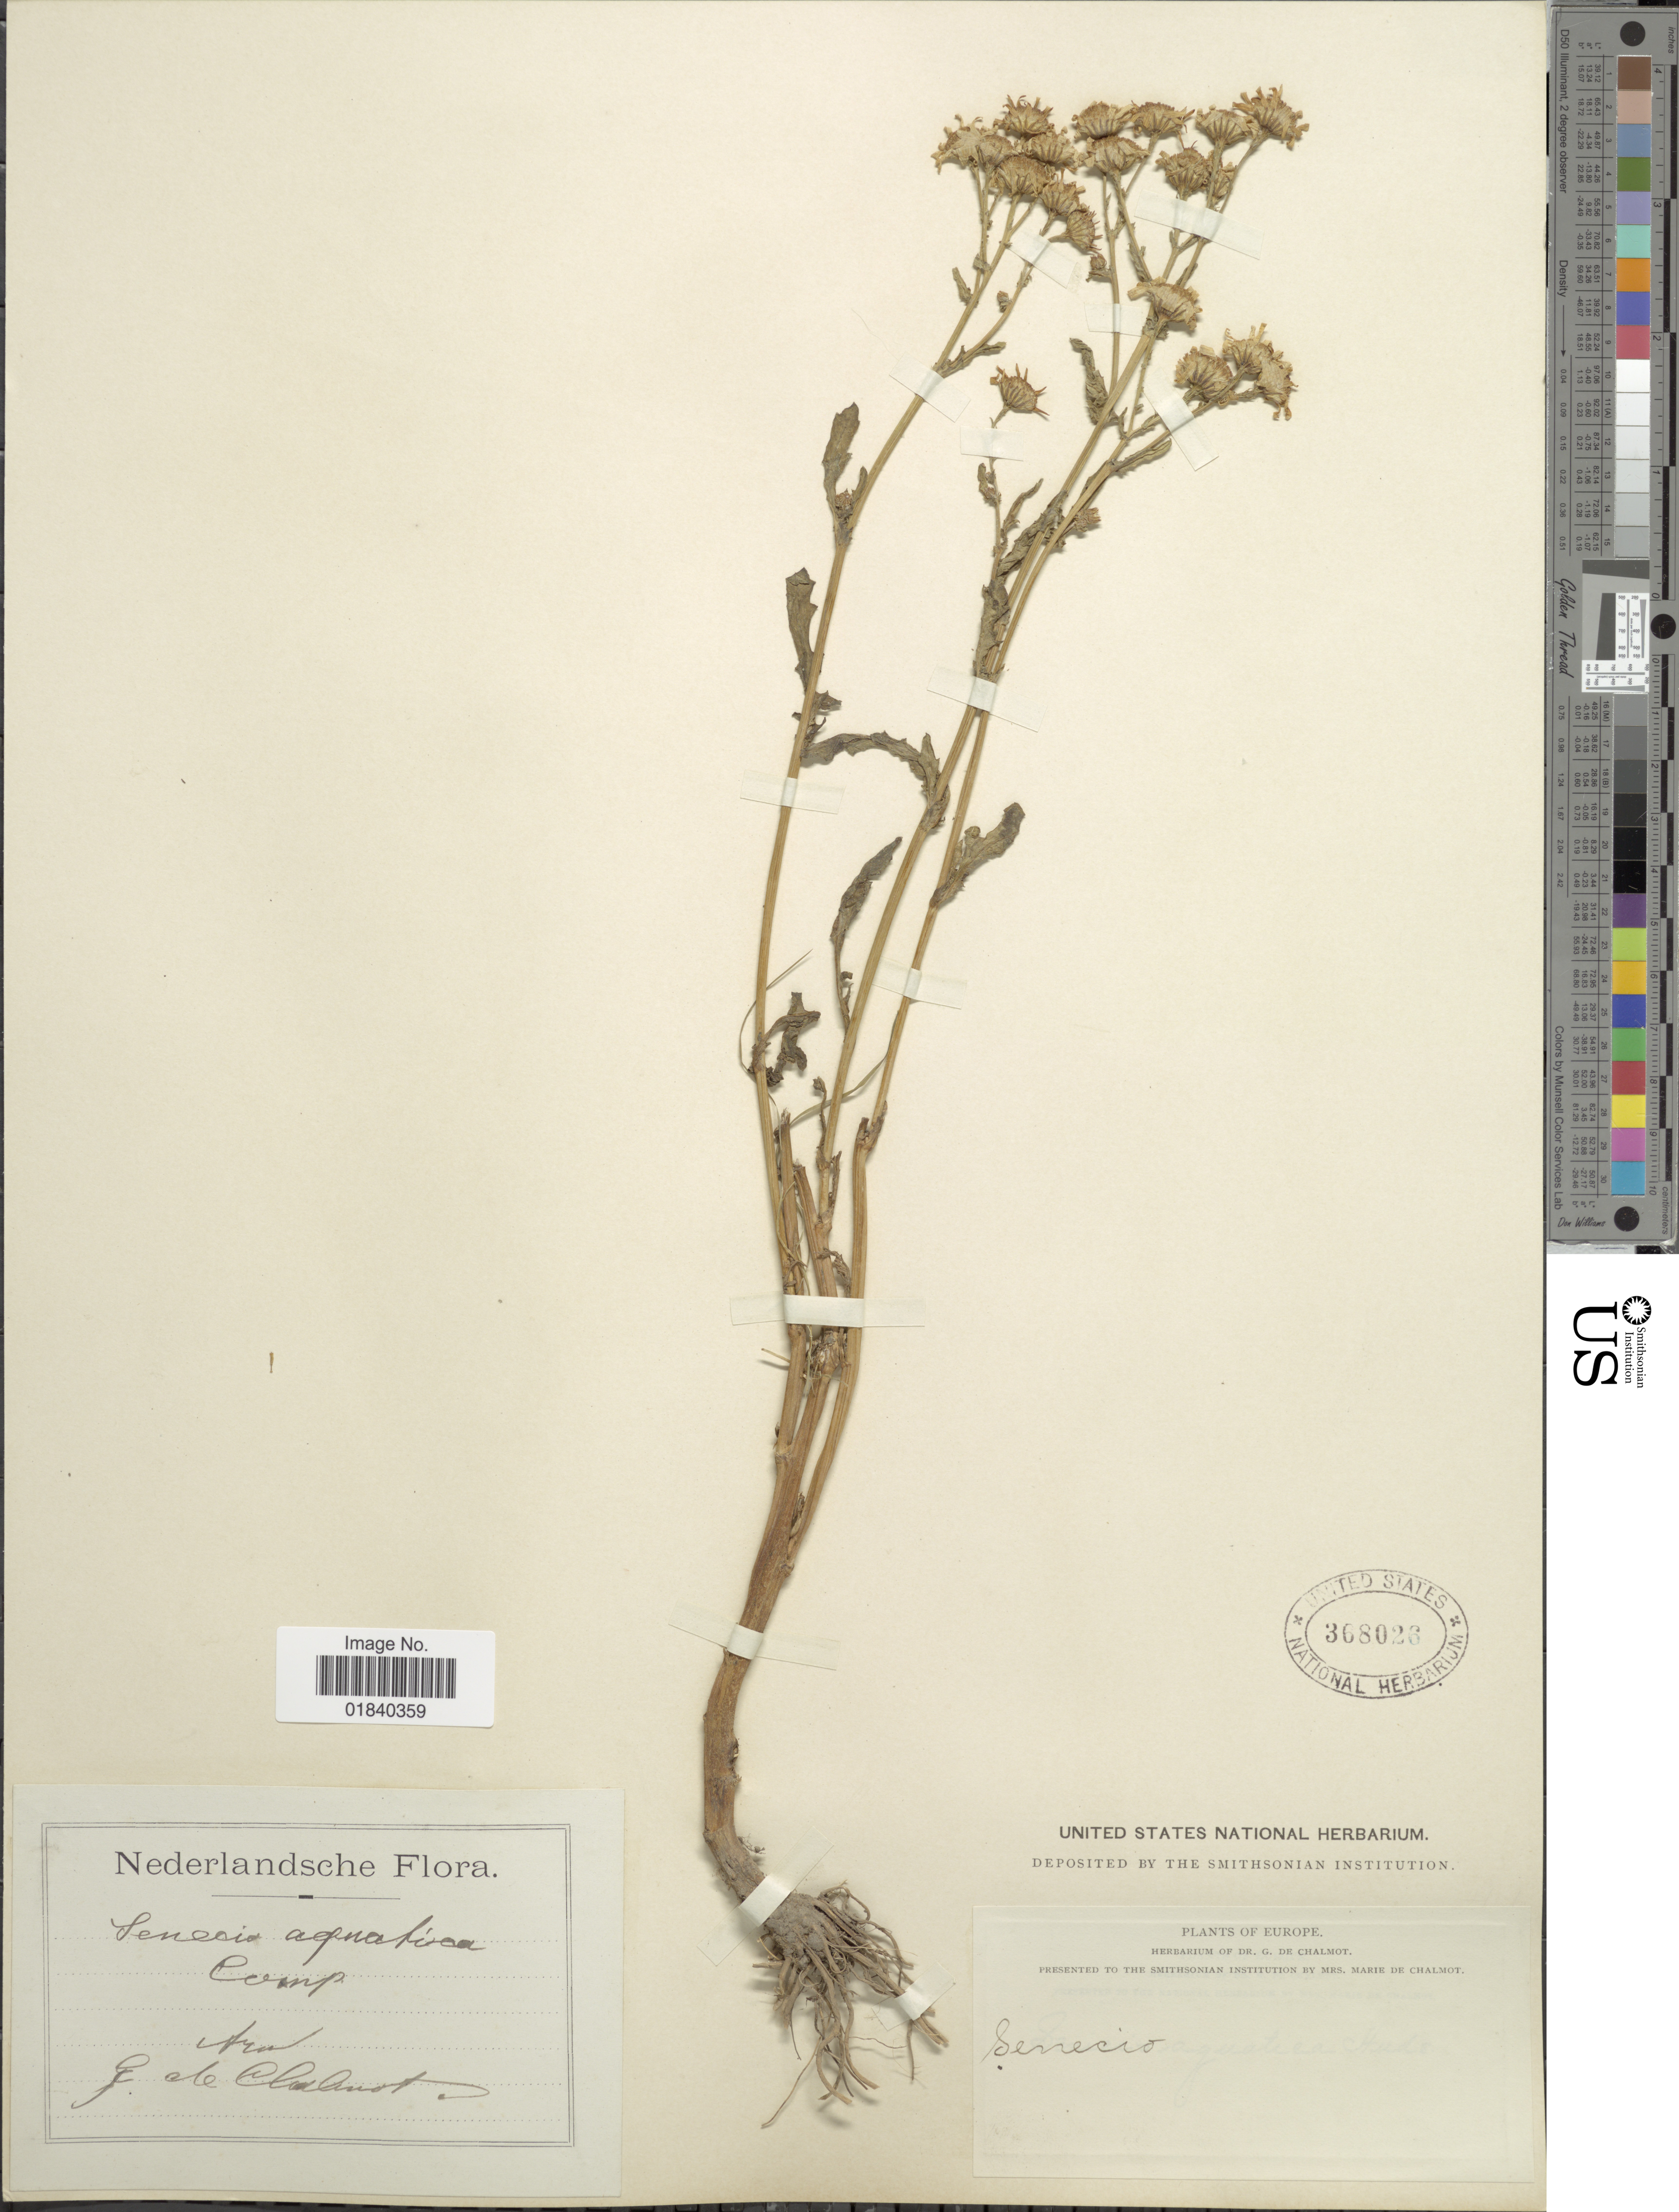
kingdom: Plantae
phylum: Tracheophyta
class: Magnoliopsida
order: Asterales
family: Asteraceae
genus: Senecio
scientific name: Senecio aquaticus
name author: Huds.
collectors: G. de Chalmot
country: Netherlands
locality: Arn.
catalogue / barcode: US 368026